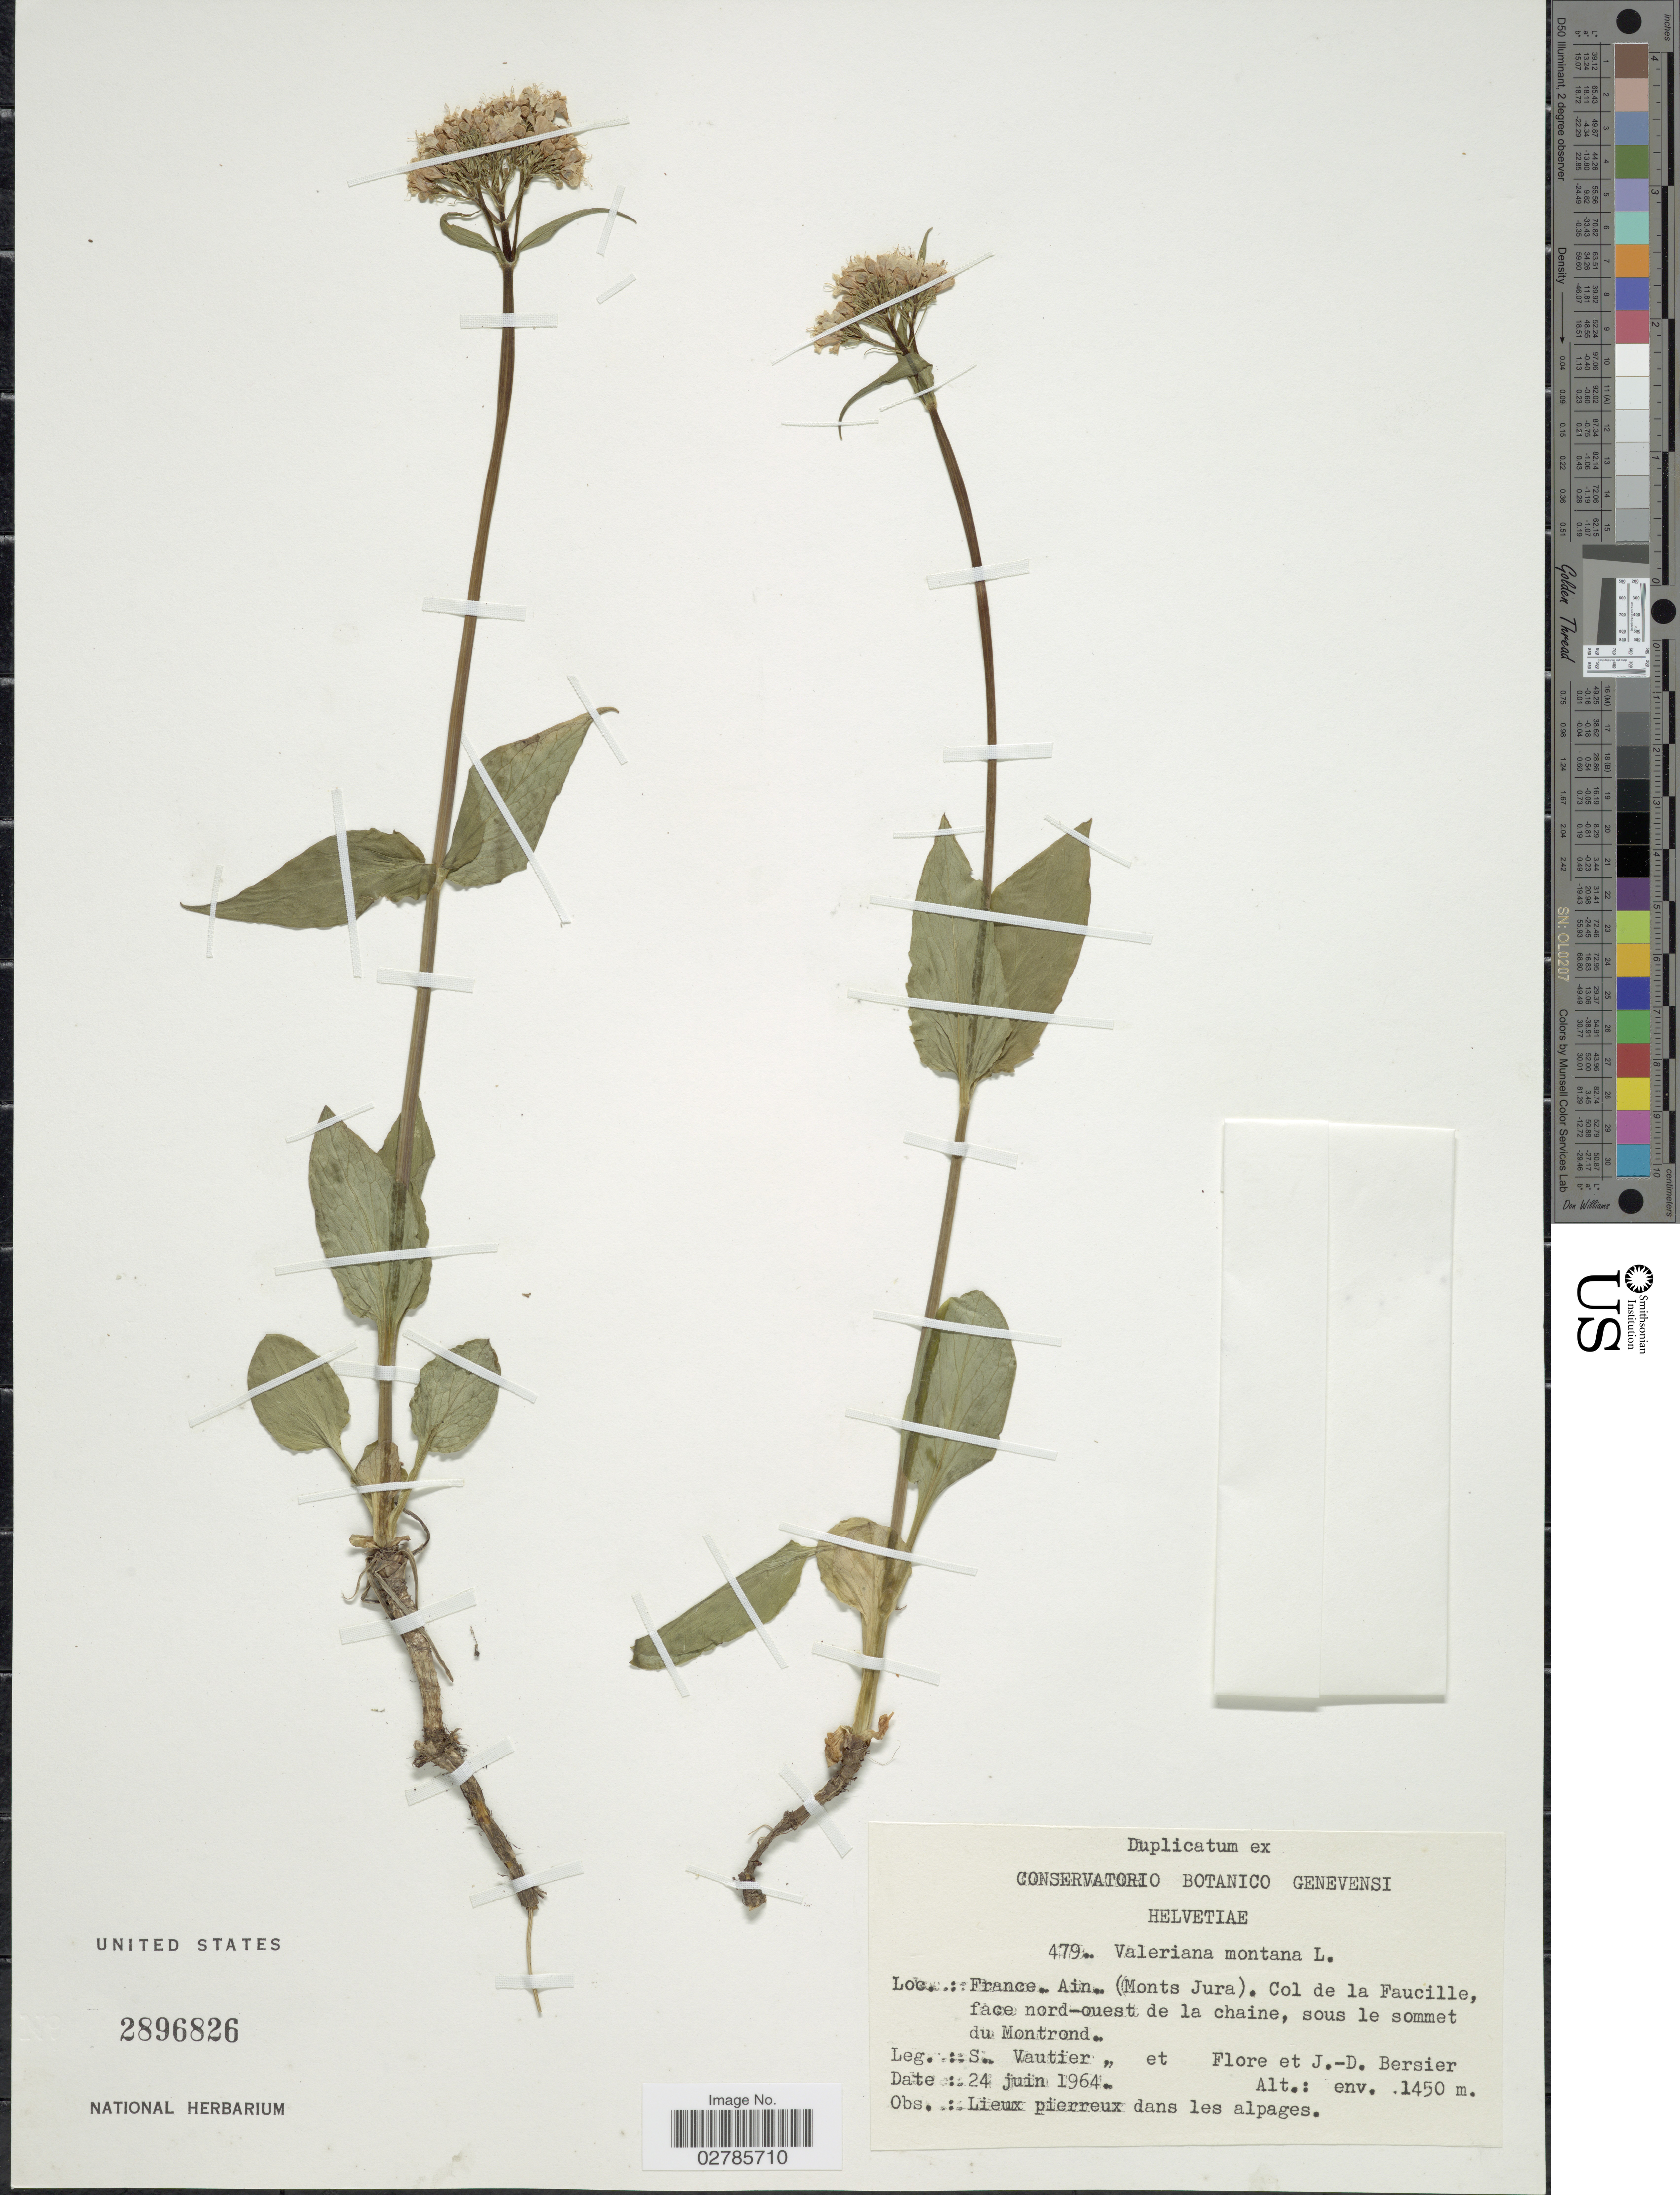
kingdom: Plantae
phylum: Tracheophyta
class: Magnoliopsida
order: Dipsacales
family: Caprifoliaceae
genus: Valeriana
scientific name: Valeriana montana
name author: L.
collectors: S. Vautier, F. Bersier & Bersier, J.D.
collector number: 479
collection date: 1964-06-24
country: France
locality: Ain. (Monts Jura). Col de la Faucille, face nord-ouest de la chaine, sous le sommet du Montrond.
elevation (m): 1450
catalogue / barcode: US 2896826